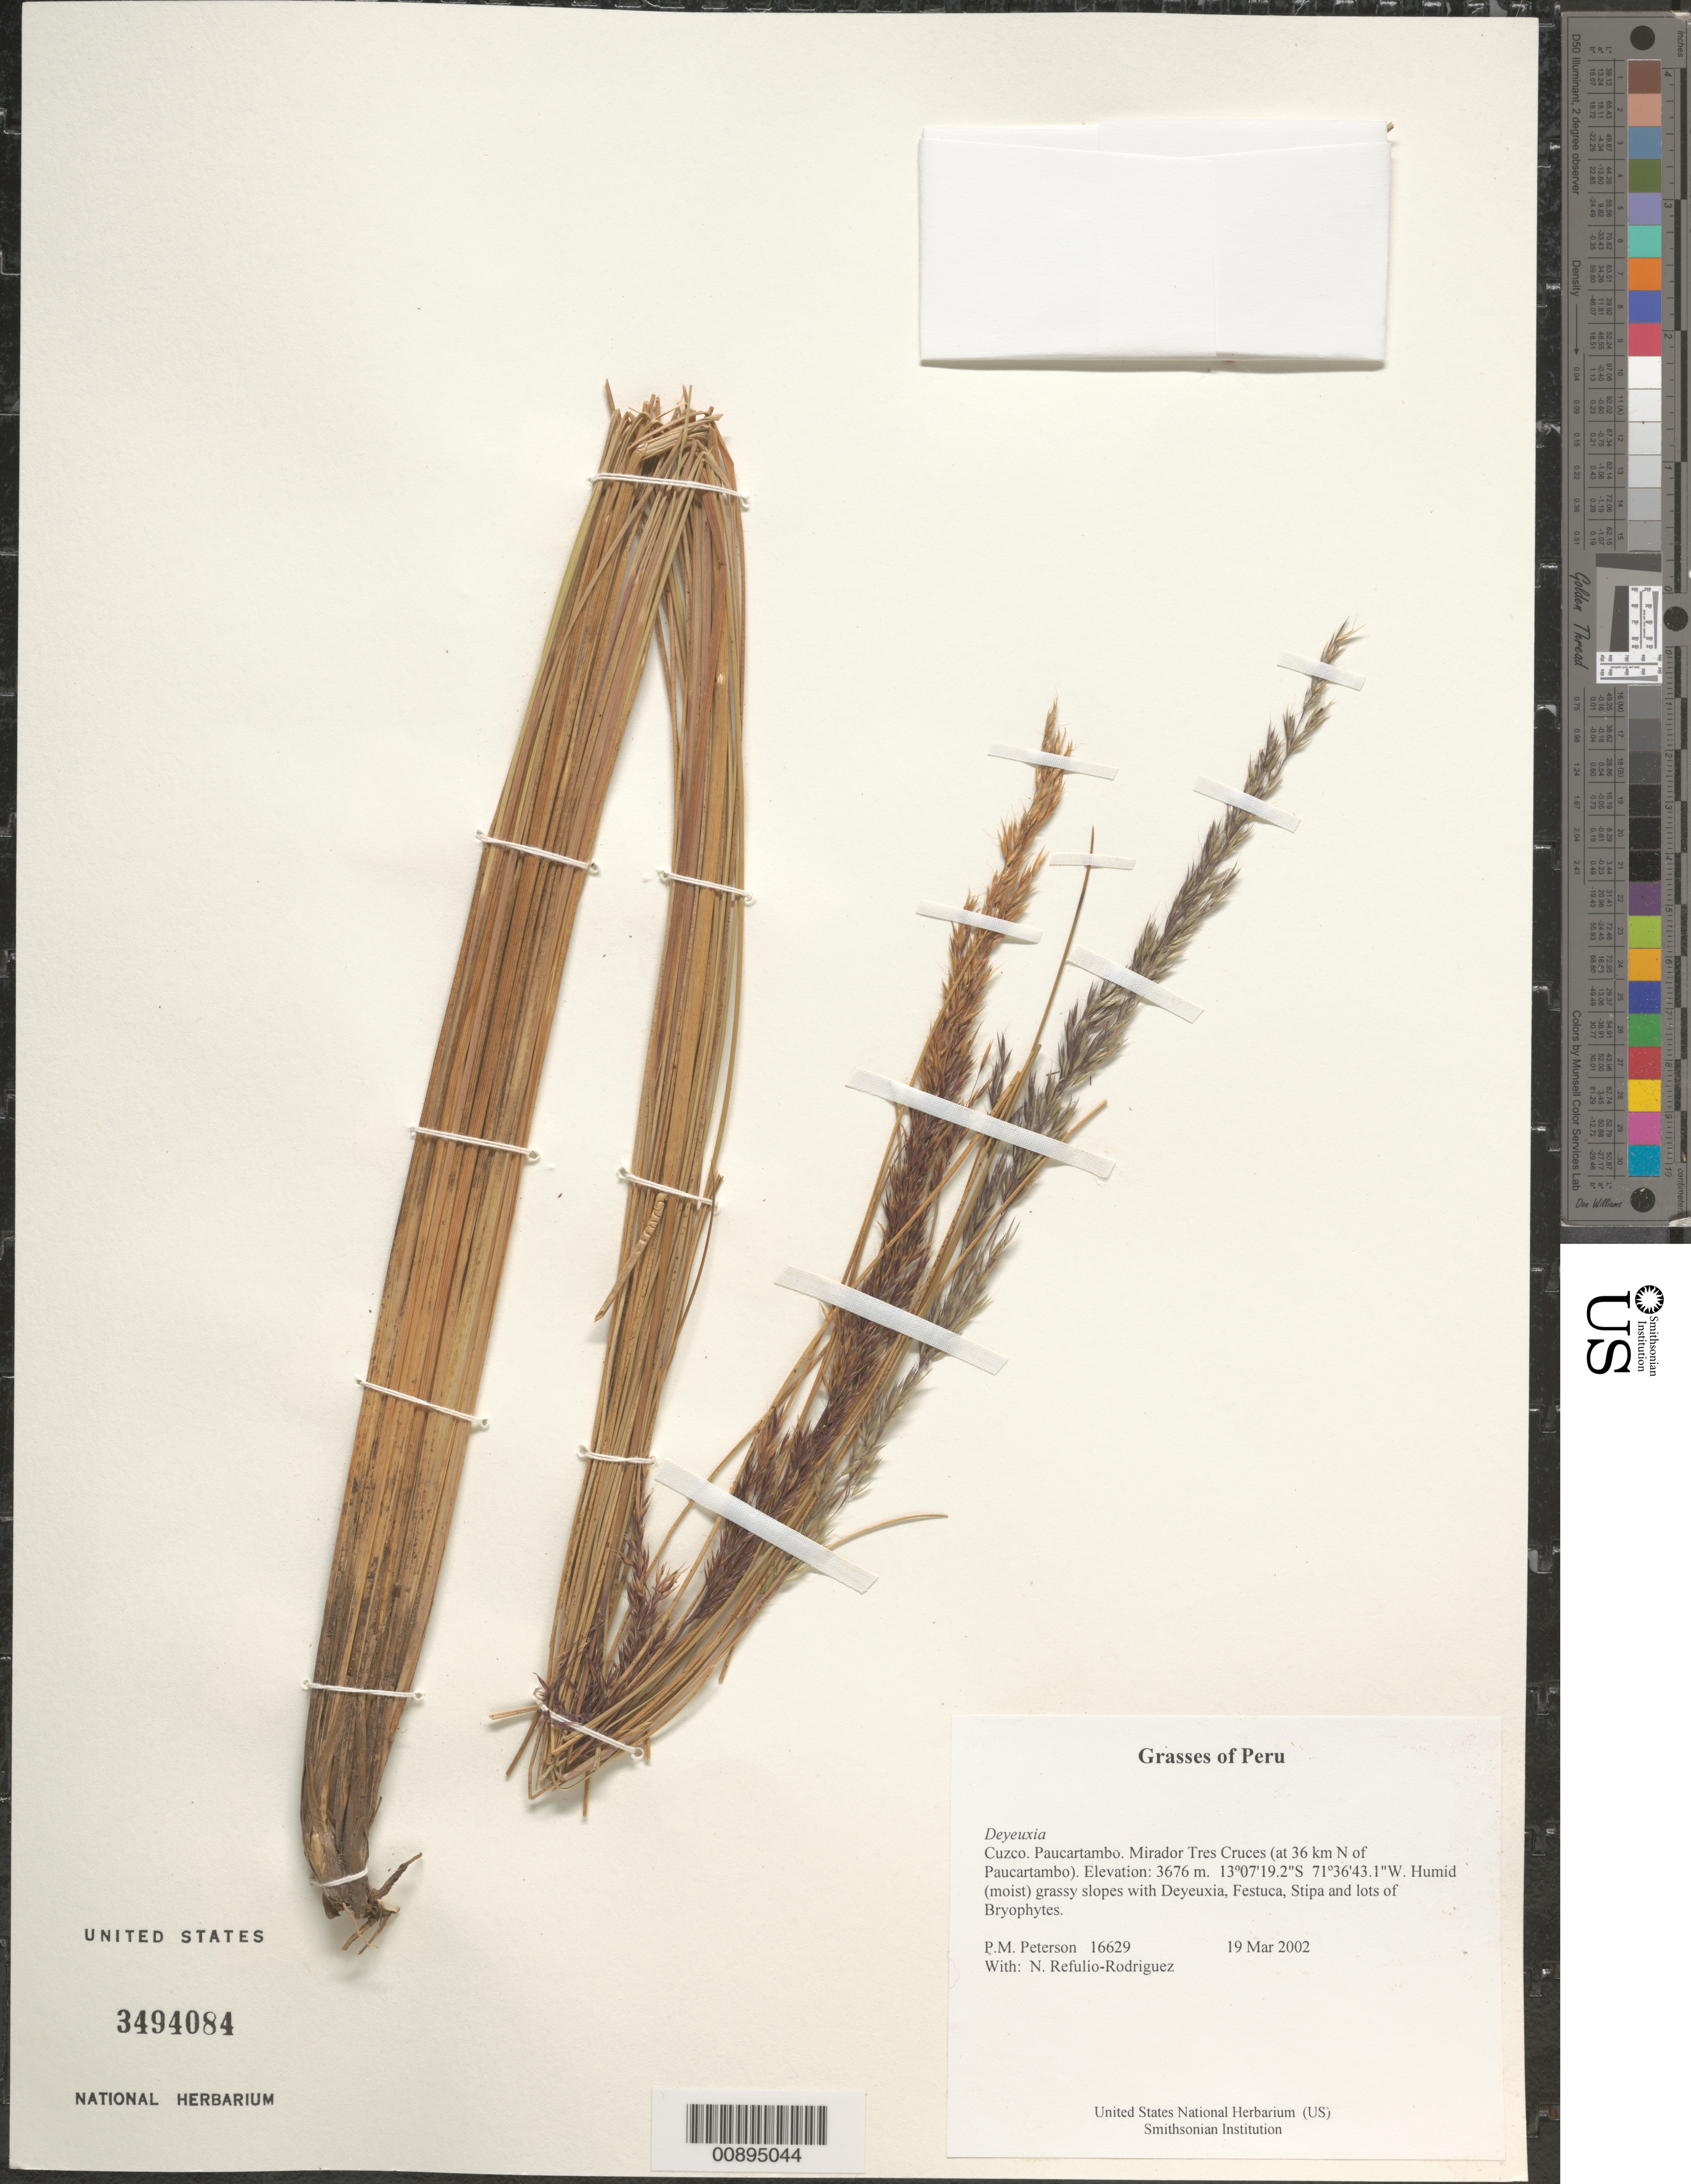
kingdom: Plantae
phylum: Tracheophyta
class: Liliopsida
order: Poales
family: Poaceae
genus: Calamagrostis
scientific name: Calamagrostis sp.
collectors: P. M. Peterson & N. Refulio-Rodríguez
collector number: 16629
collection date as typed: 19 Mar 2002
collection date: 2002-03-19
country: Peru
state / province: Cusco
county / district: Paucartambo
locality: Mirador Tres Cruces (at 36 km N of Paucartambo).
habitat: Humid (moist) grassy slopes with ~Deyeuxia, Festuca, Stipa~ and lots of Bryophytes.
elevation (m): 3676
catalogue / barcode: US 3494084